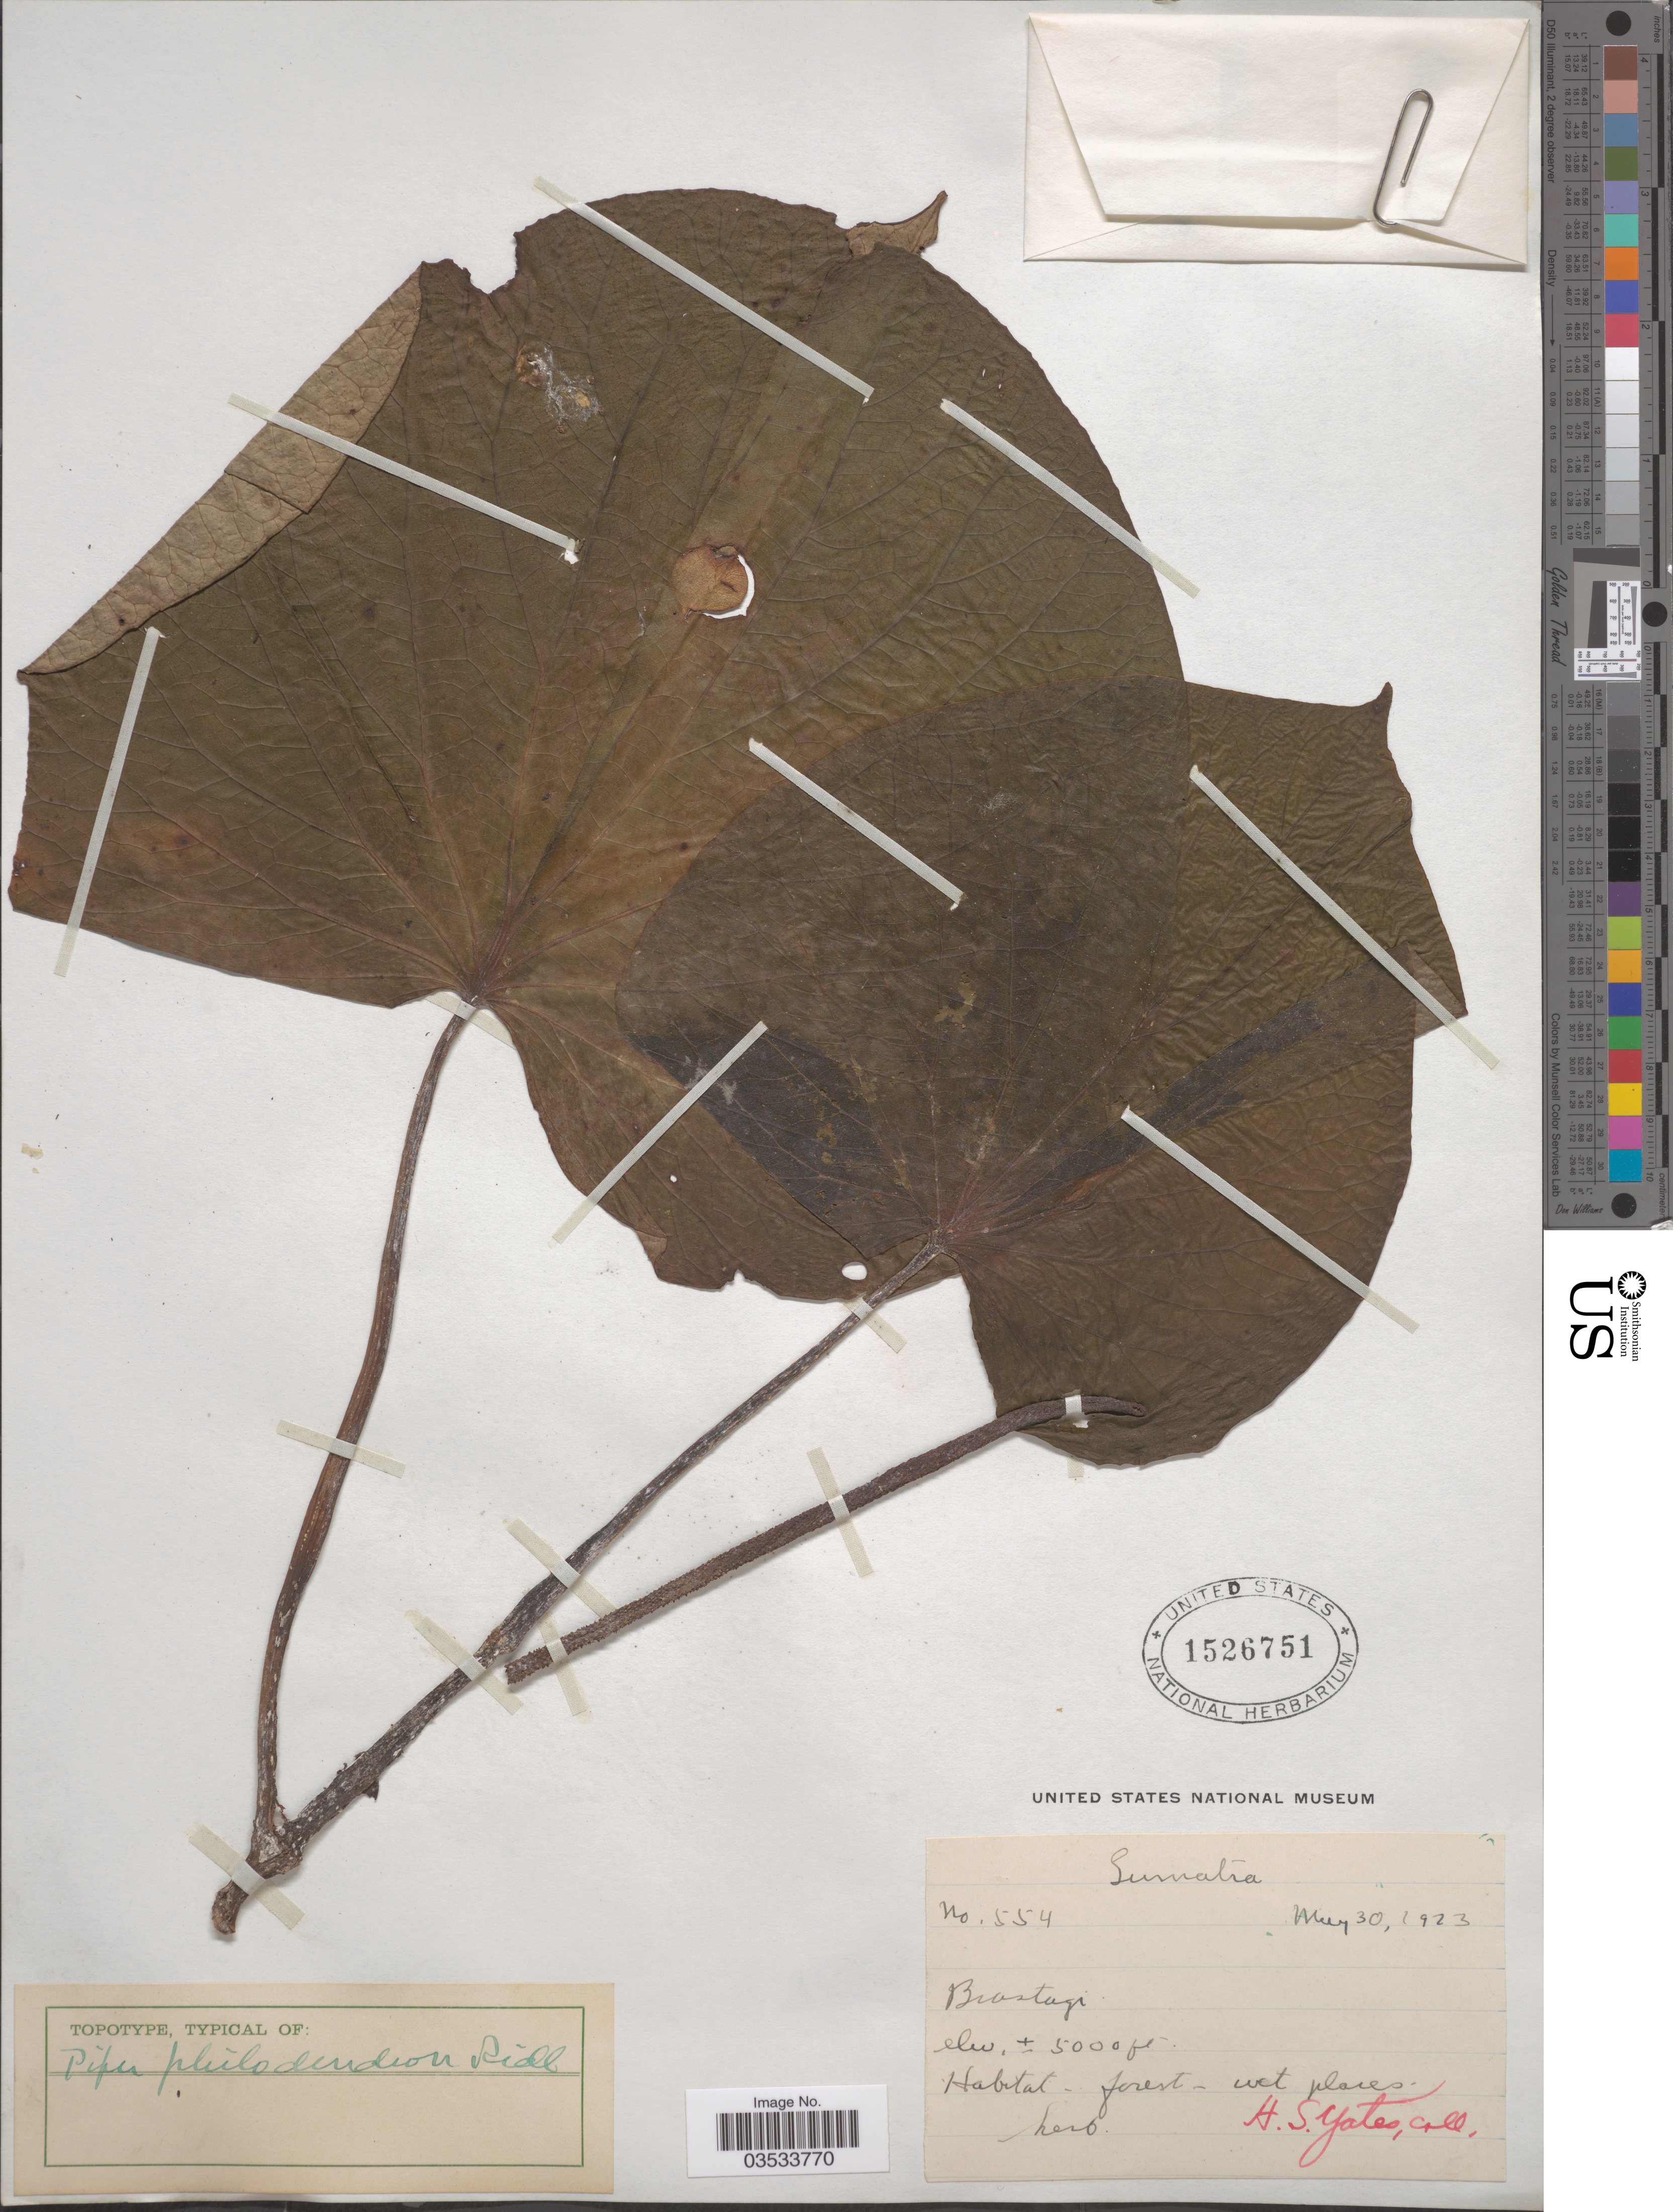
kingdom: Plantae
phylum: Tracheophyta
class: Magnoliopsida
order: Piperales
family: Piperaceae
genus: Piper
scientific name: Piper philodendron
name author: Ridl.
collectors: H. S. Yates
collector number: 554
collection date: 1923-05-30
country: Indonesia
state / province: Sumatra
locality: Berastagi.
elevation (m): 1524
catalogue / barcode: US 1526751